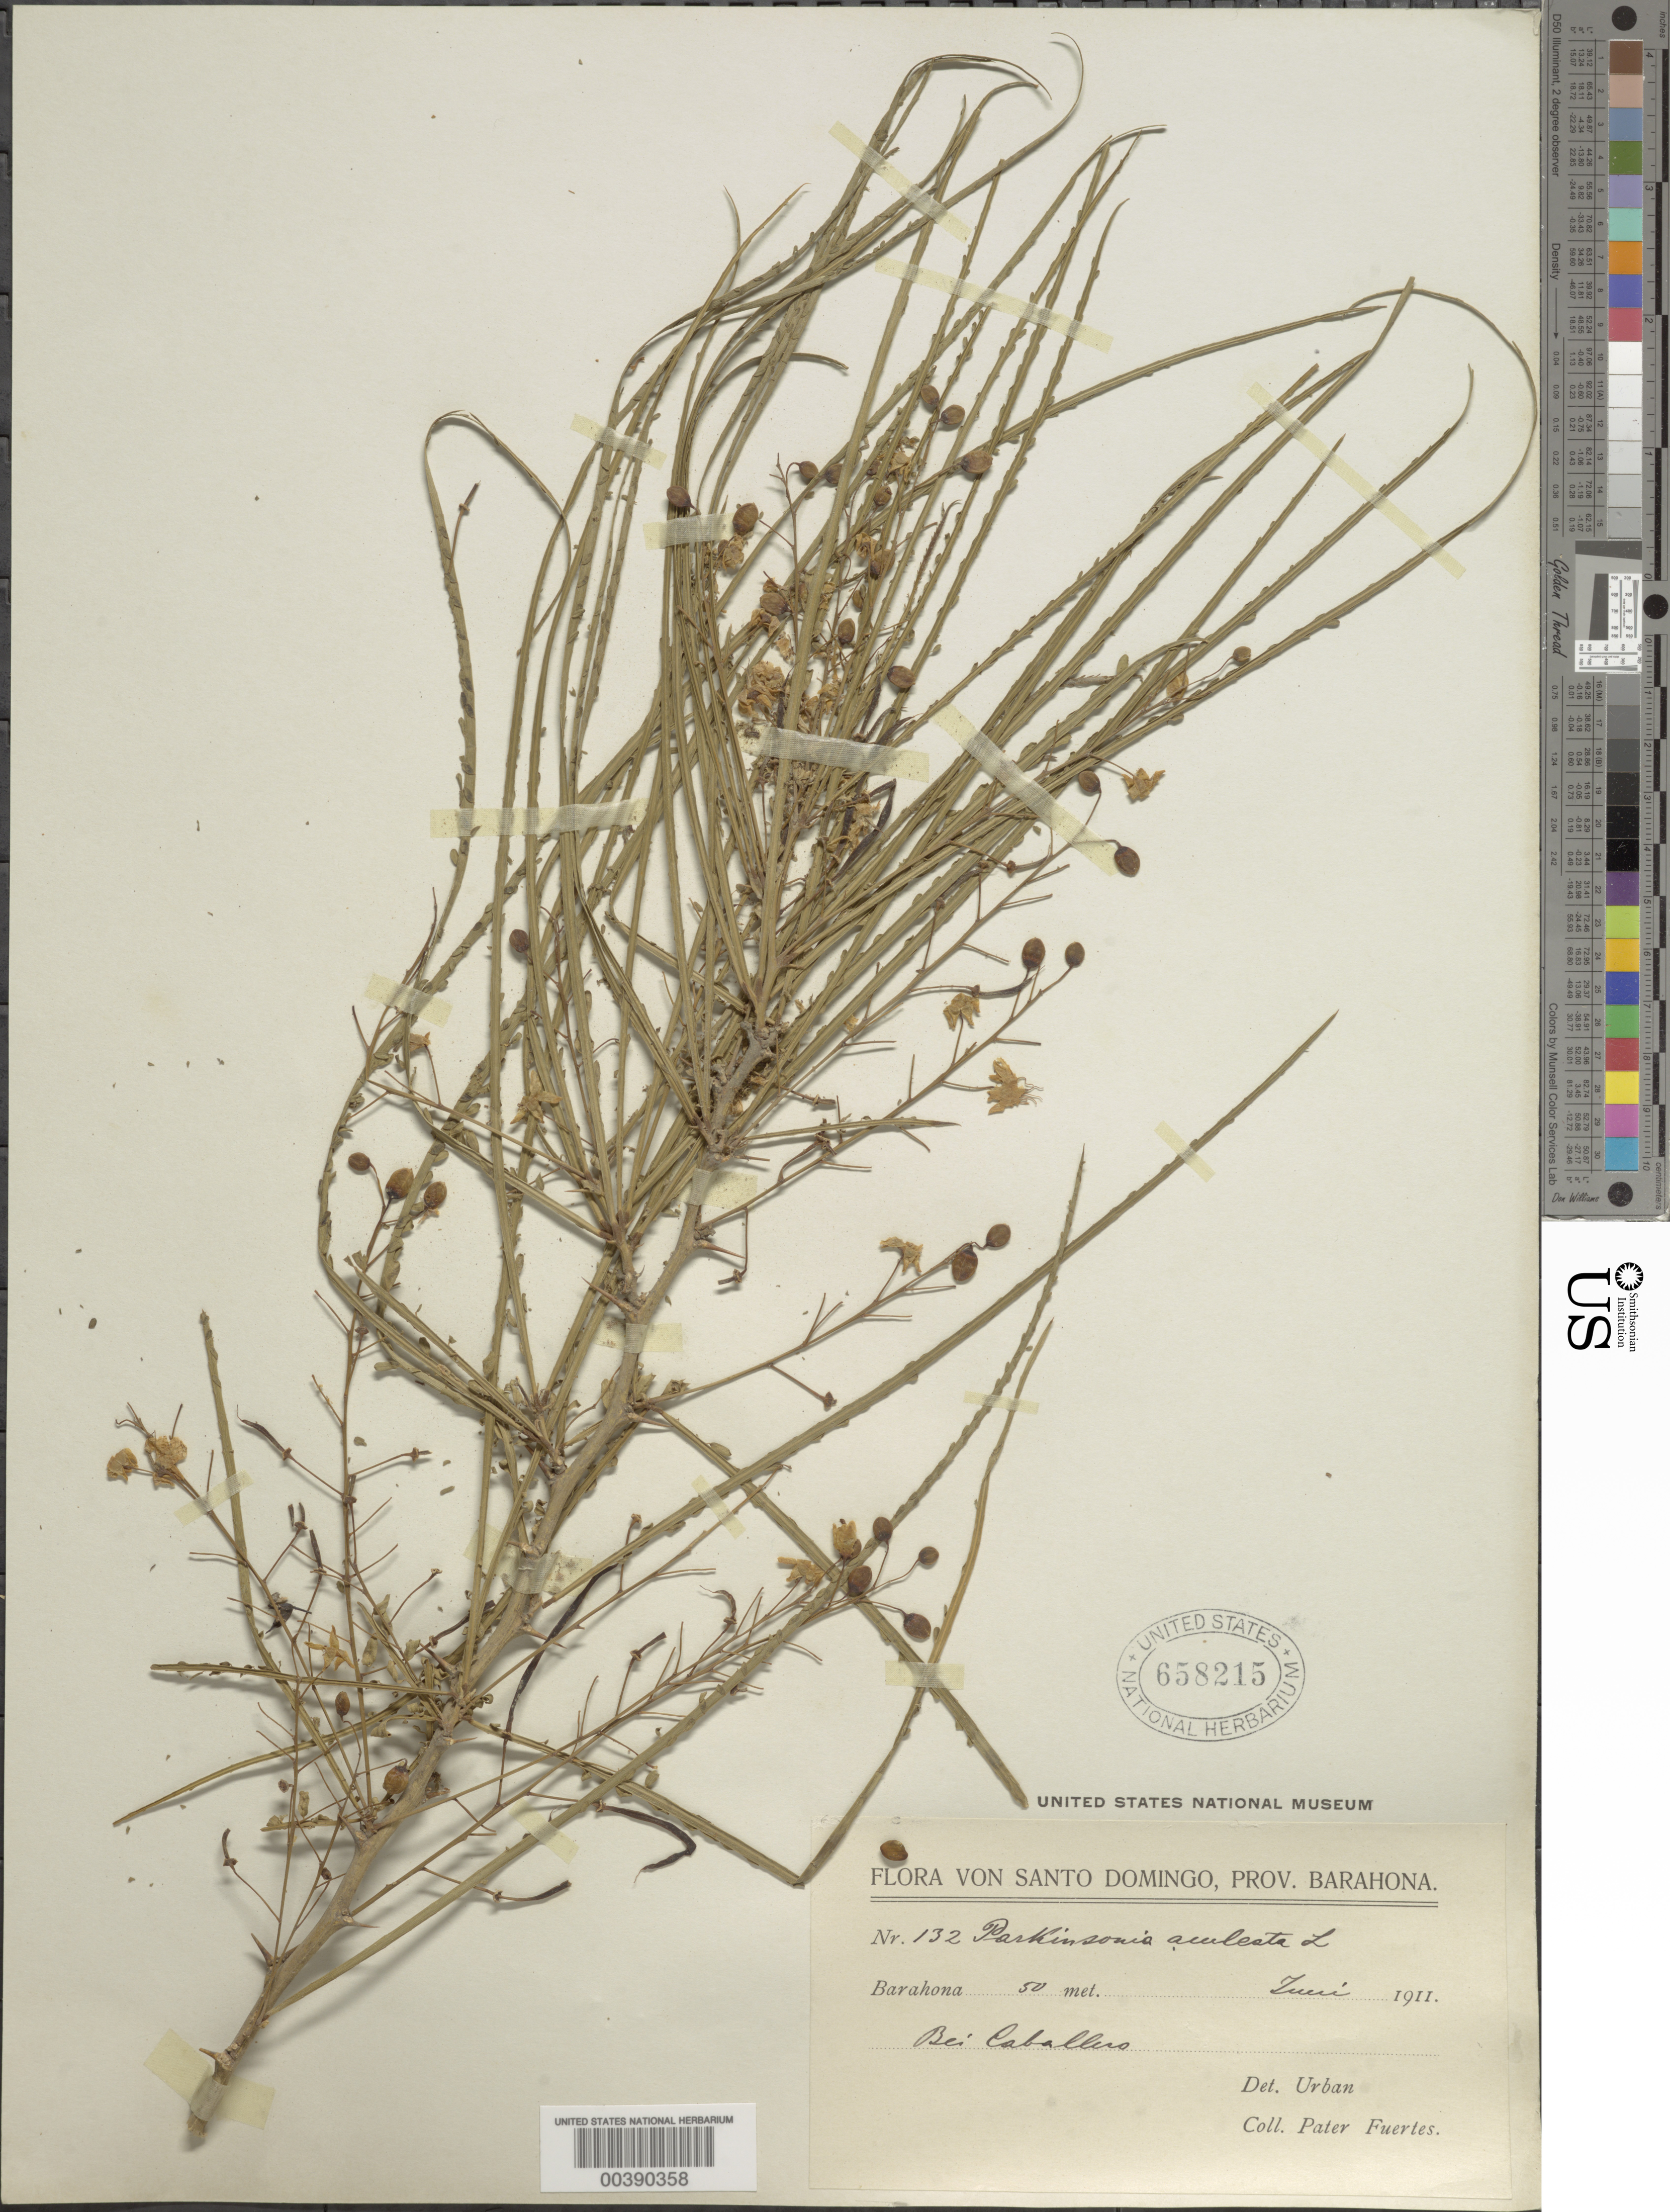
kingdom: Plantae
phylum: Tracheophyta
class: Magnoliopsida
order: Fabales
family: Fabaceae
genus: Parkinsonia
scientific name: Parkinsonia aculeata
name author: L.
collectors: M. D. Fuertes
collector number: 132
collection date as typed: Jun 1911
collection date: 1911-06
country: Dominican Republic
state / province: Barahona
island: Hispaniola Island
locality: Bei caballero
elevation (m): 50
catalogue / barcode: US 658215